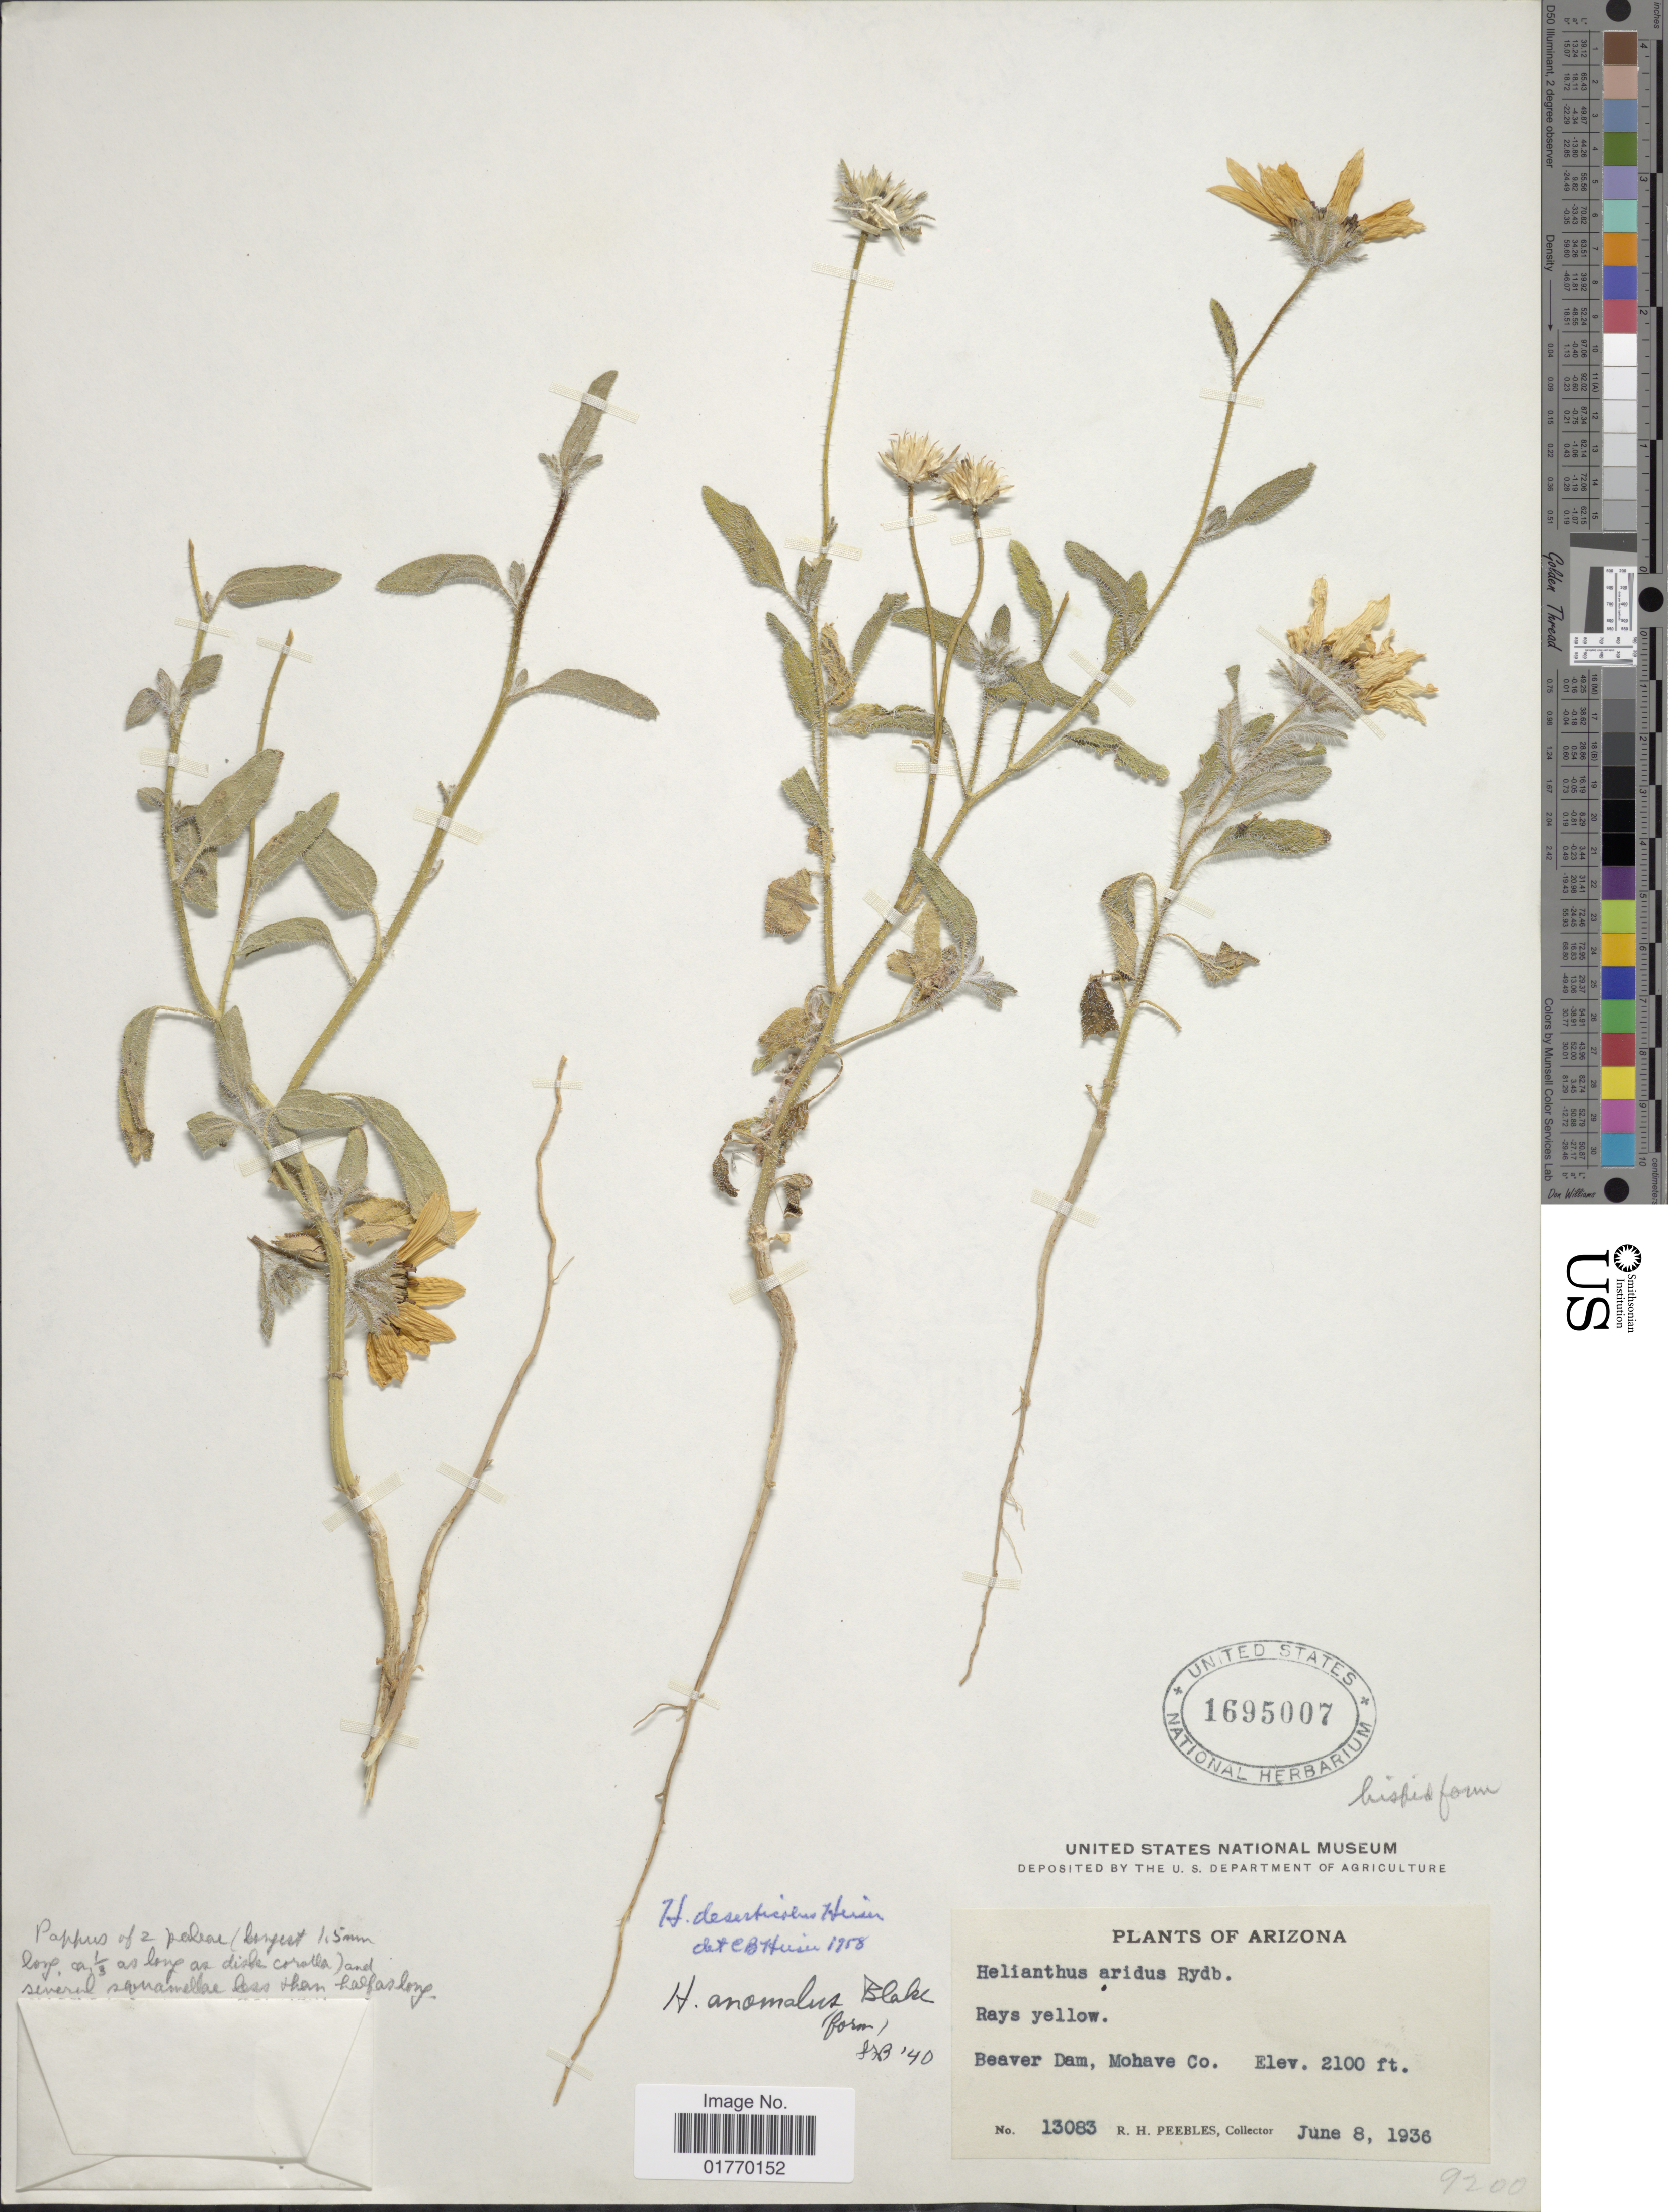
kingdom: Plantae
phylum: Tracheophyta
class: Magnoliopsida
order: Asterales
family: Asteraceae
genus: Helianthus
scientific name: Helianthus deserticola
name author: Heiser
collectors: R. H. Peebles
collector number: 13083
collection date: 1935-06-08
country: United States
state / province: Arizona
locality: Beaver Dam, Mohave Co.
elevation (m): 640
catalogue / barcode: US 1695007